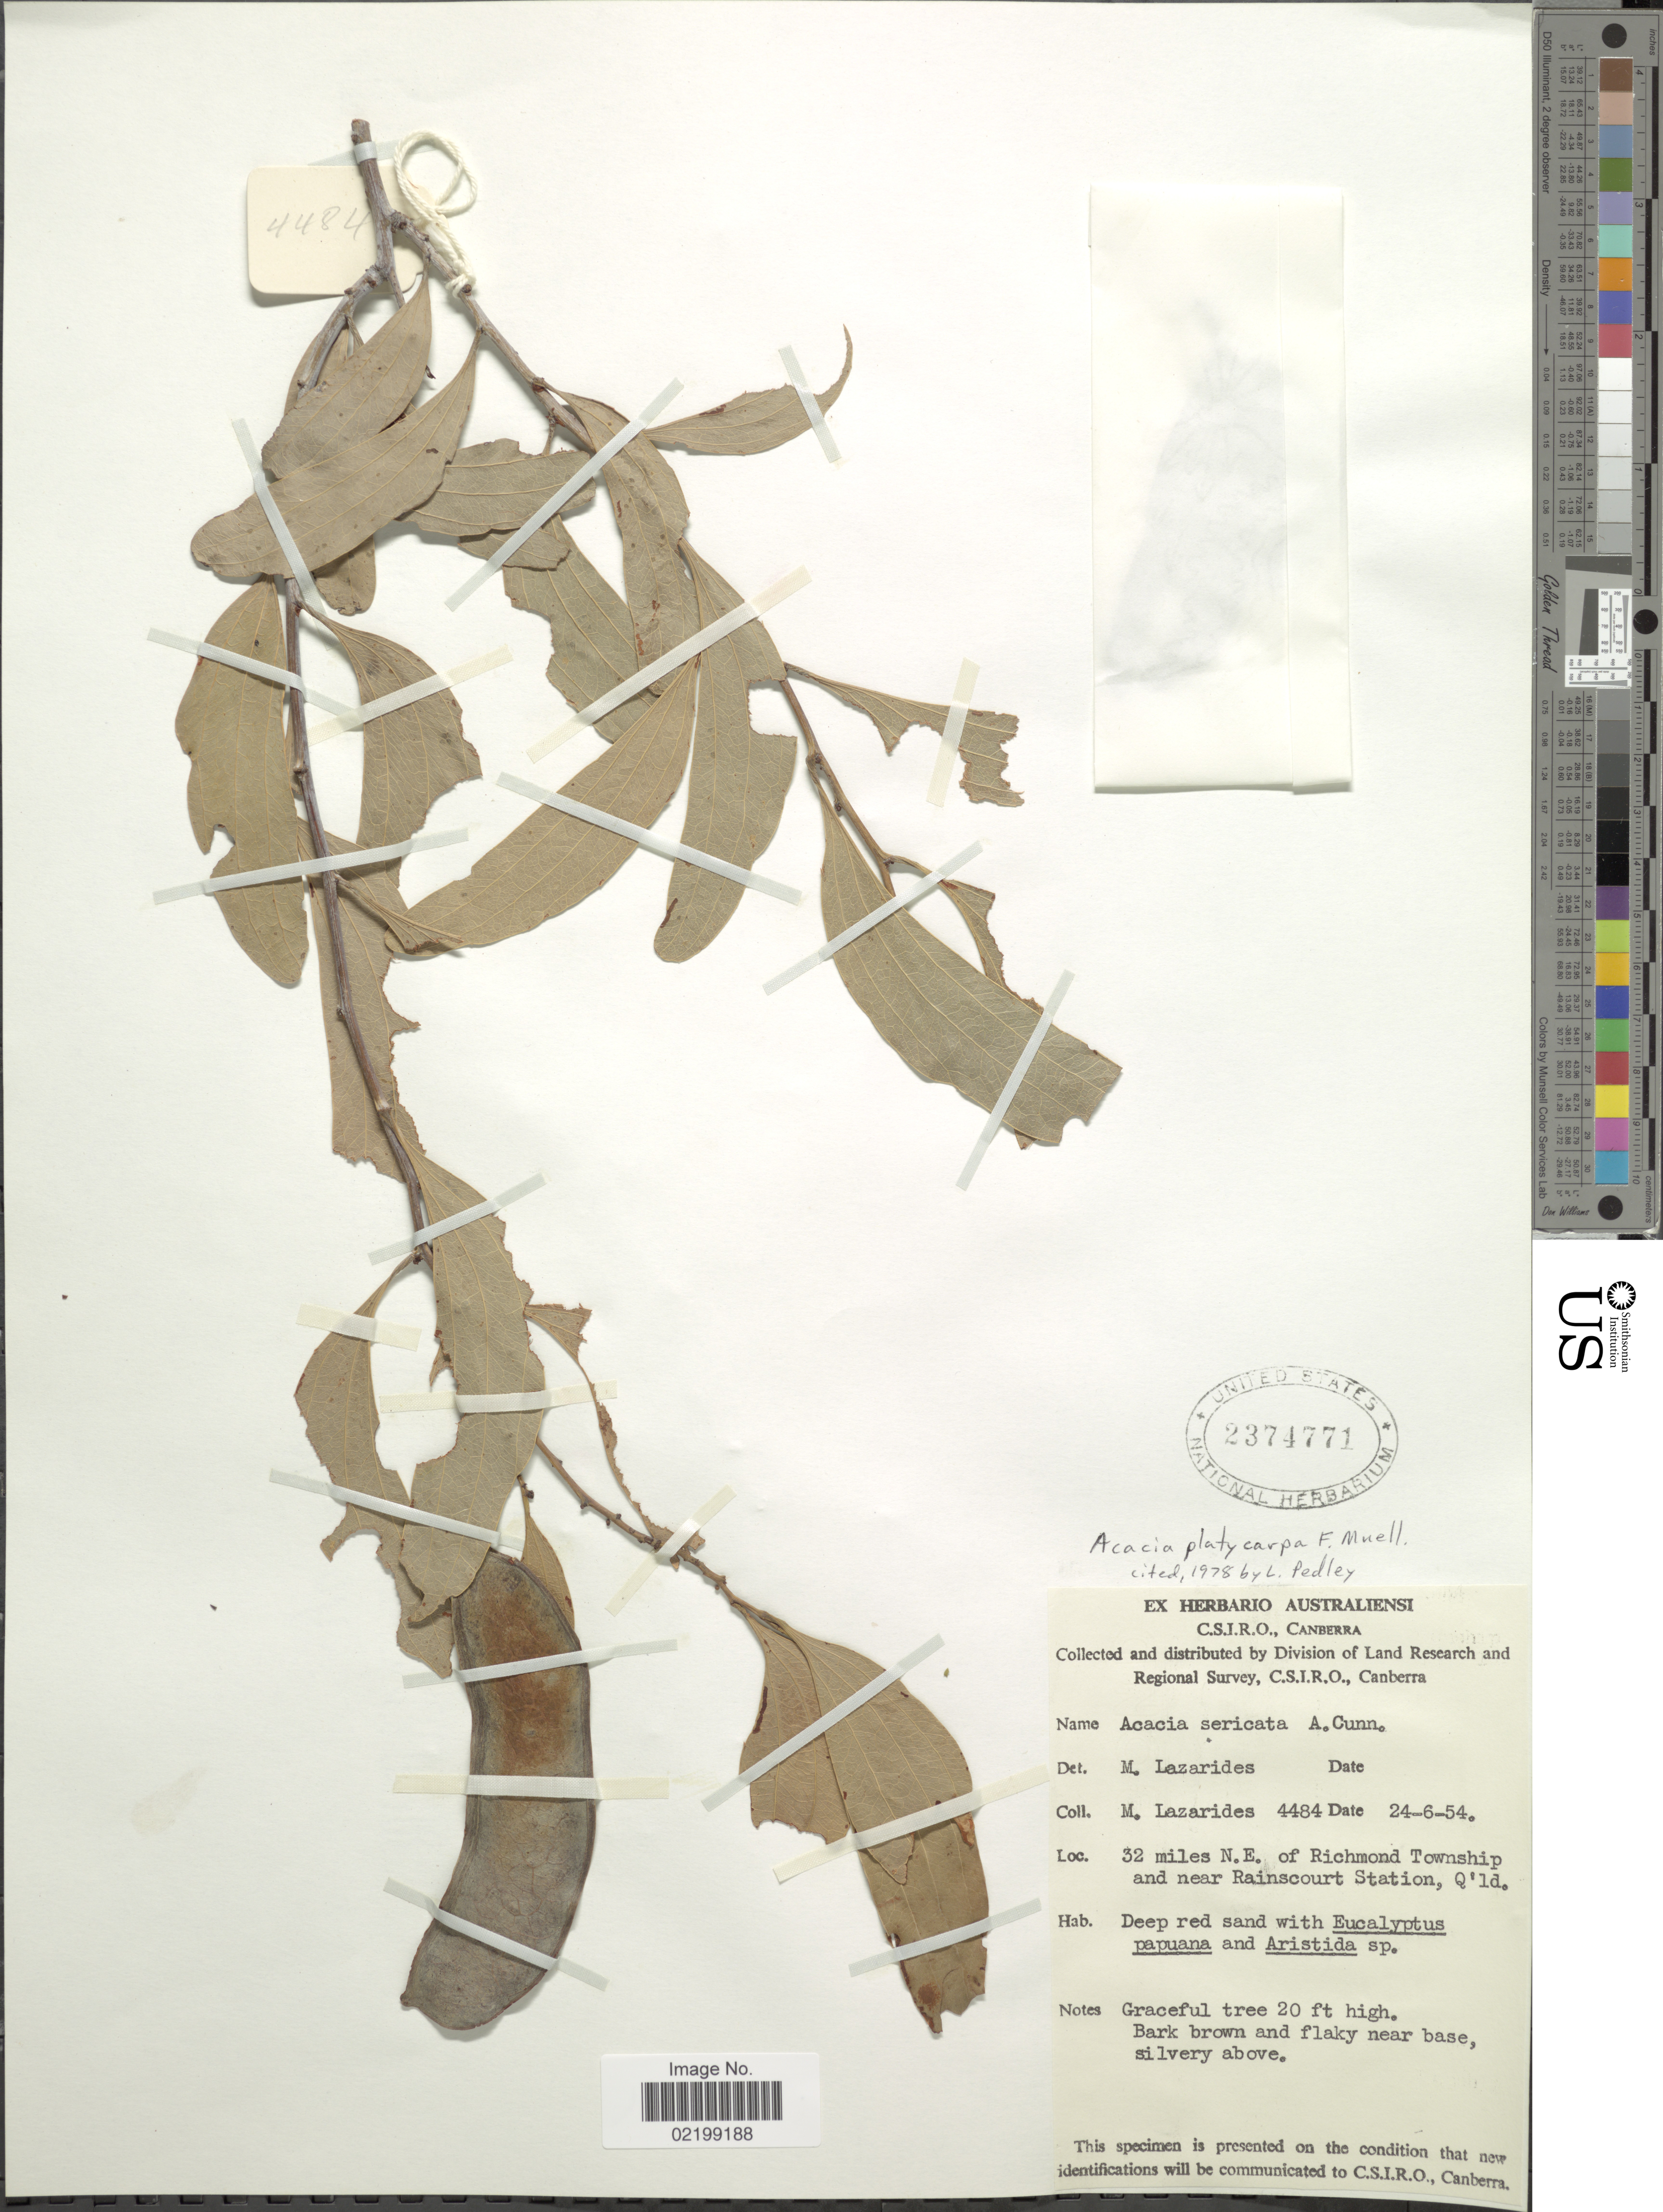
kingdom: Plantae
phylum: Tracheophyta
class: Magnoliopsida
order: Fabales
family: Fabaceae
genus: Acacia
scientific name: Acacia platycarpa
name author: F. Muell.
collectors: M. Lazarides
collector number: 4484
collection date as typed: Transcribed d/m/y: 24/6/54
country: Australia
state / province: Queensland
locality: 32 miles N.E. of Richmond Township and near Rainscourt Station, near base, silvery above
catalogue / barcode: US 2374771